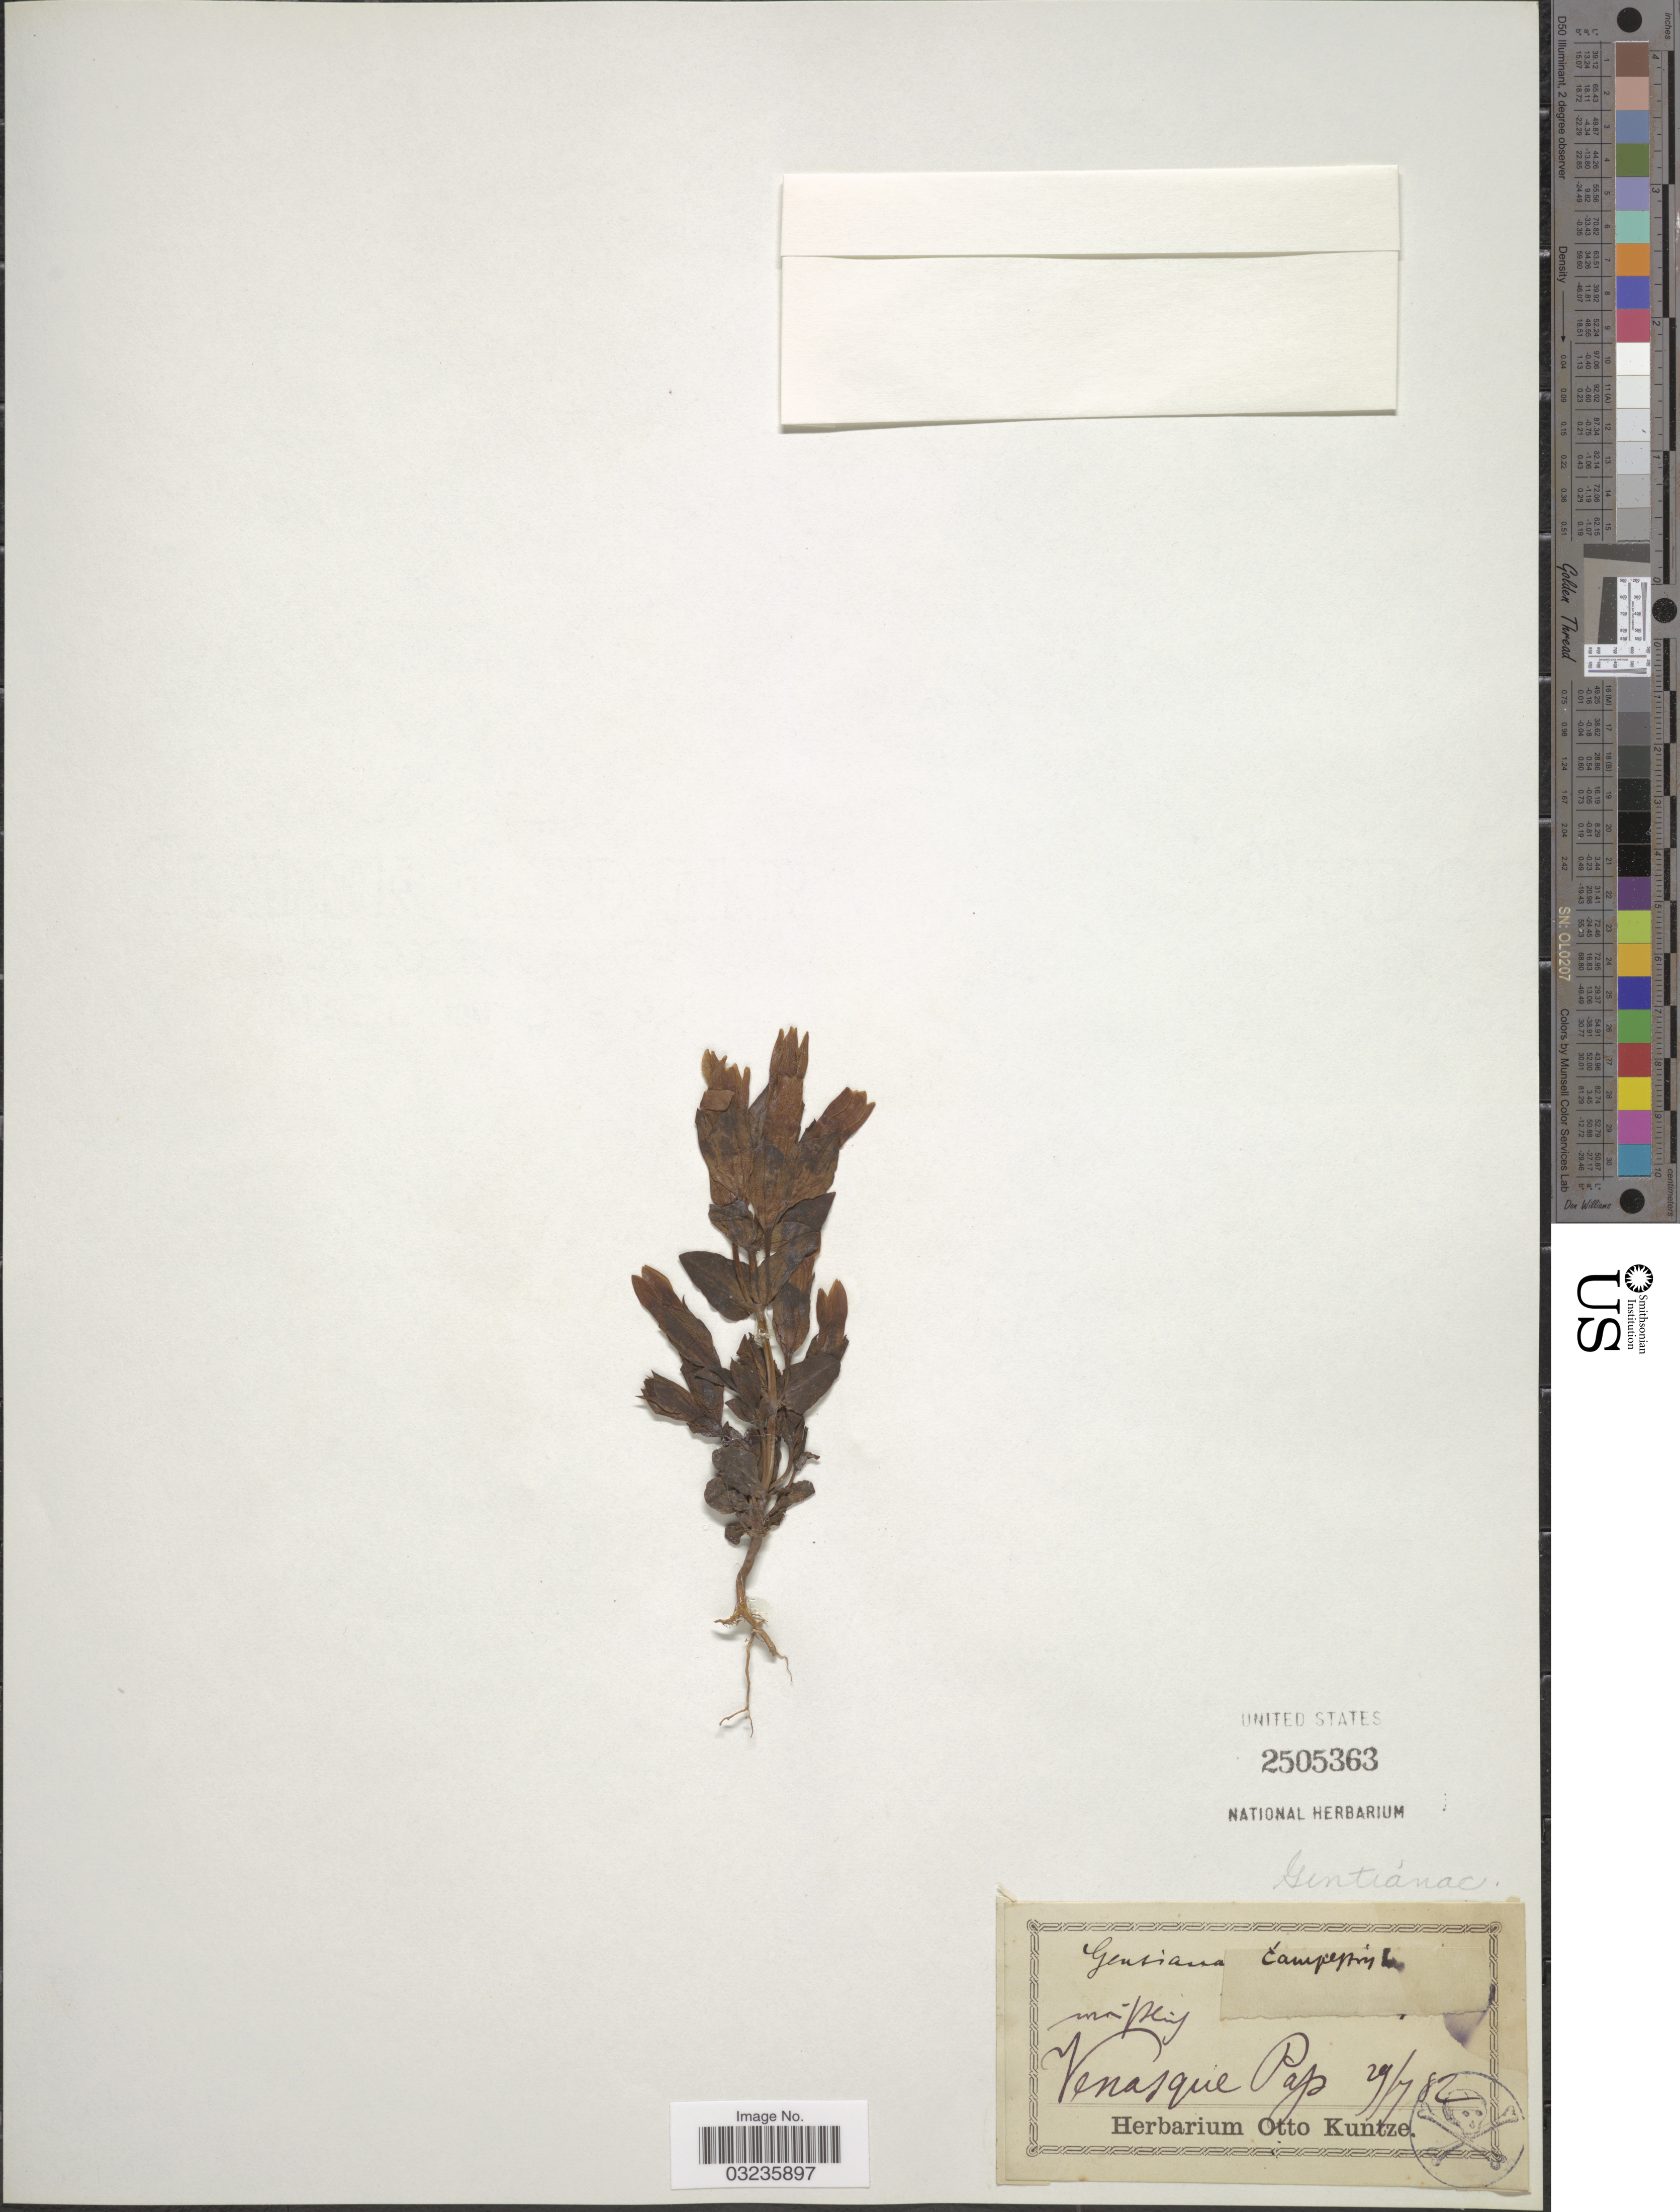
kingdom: Plantae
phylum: Tracheophyta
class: Magnoliopsida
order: Gentianales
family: Gentianaceae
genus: Gentiana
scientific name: Gentiana campestris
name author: L.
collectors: ex herb. Otto Kuntze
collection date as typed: Transcribed d/m/y: 29/7/82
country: France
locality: Venasque Pass.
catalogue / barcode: US 2505363